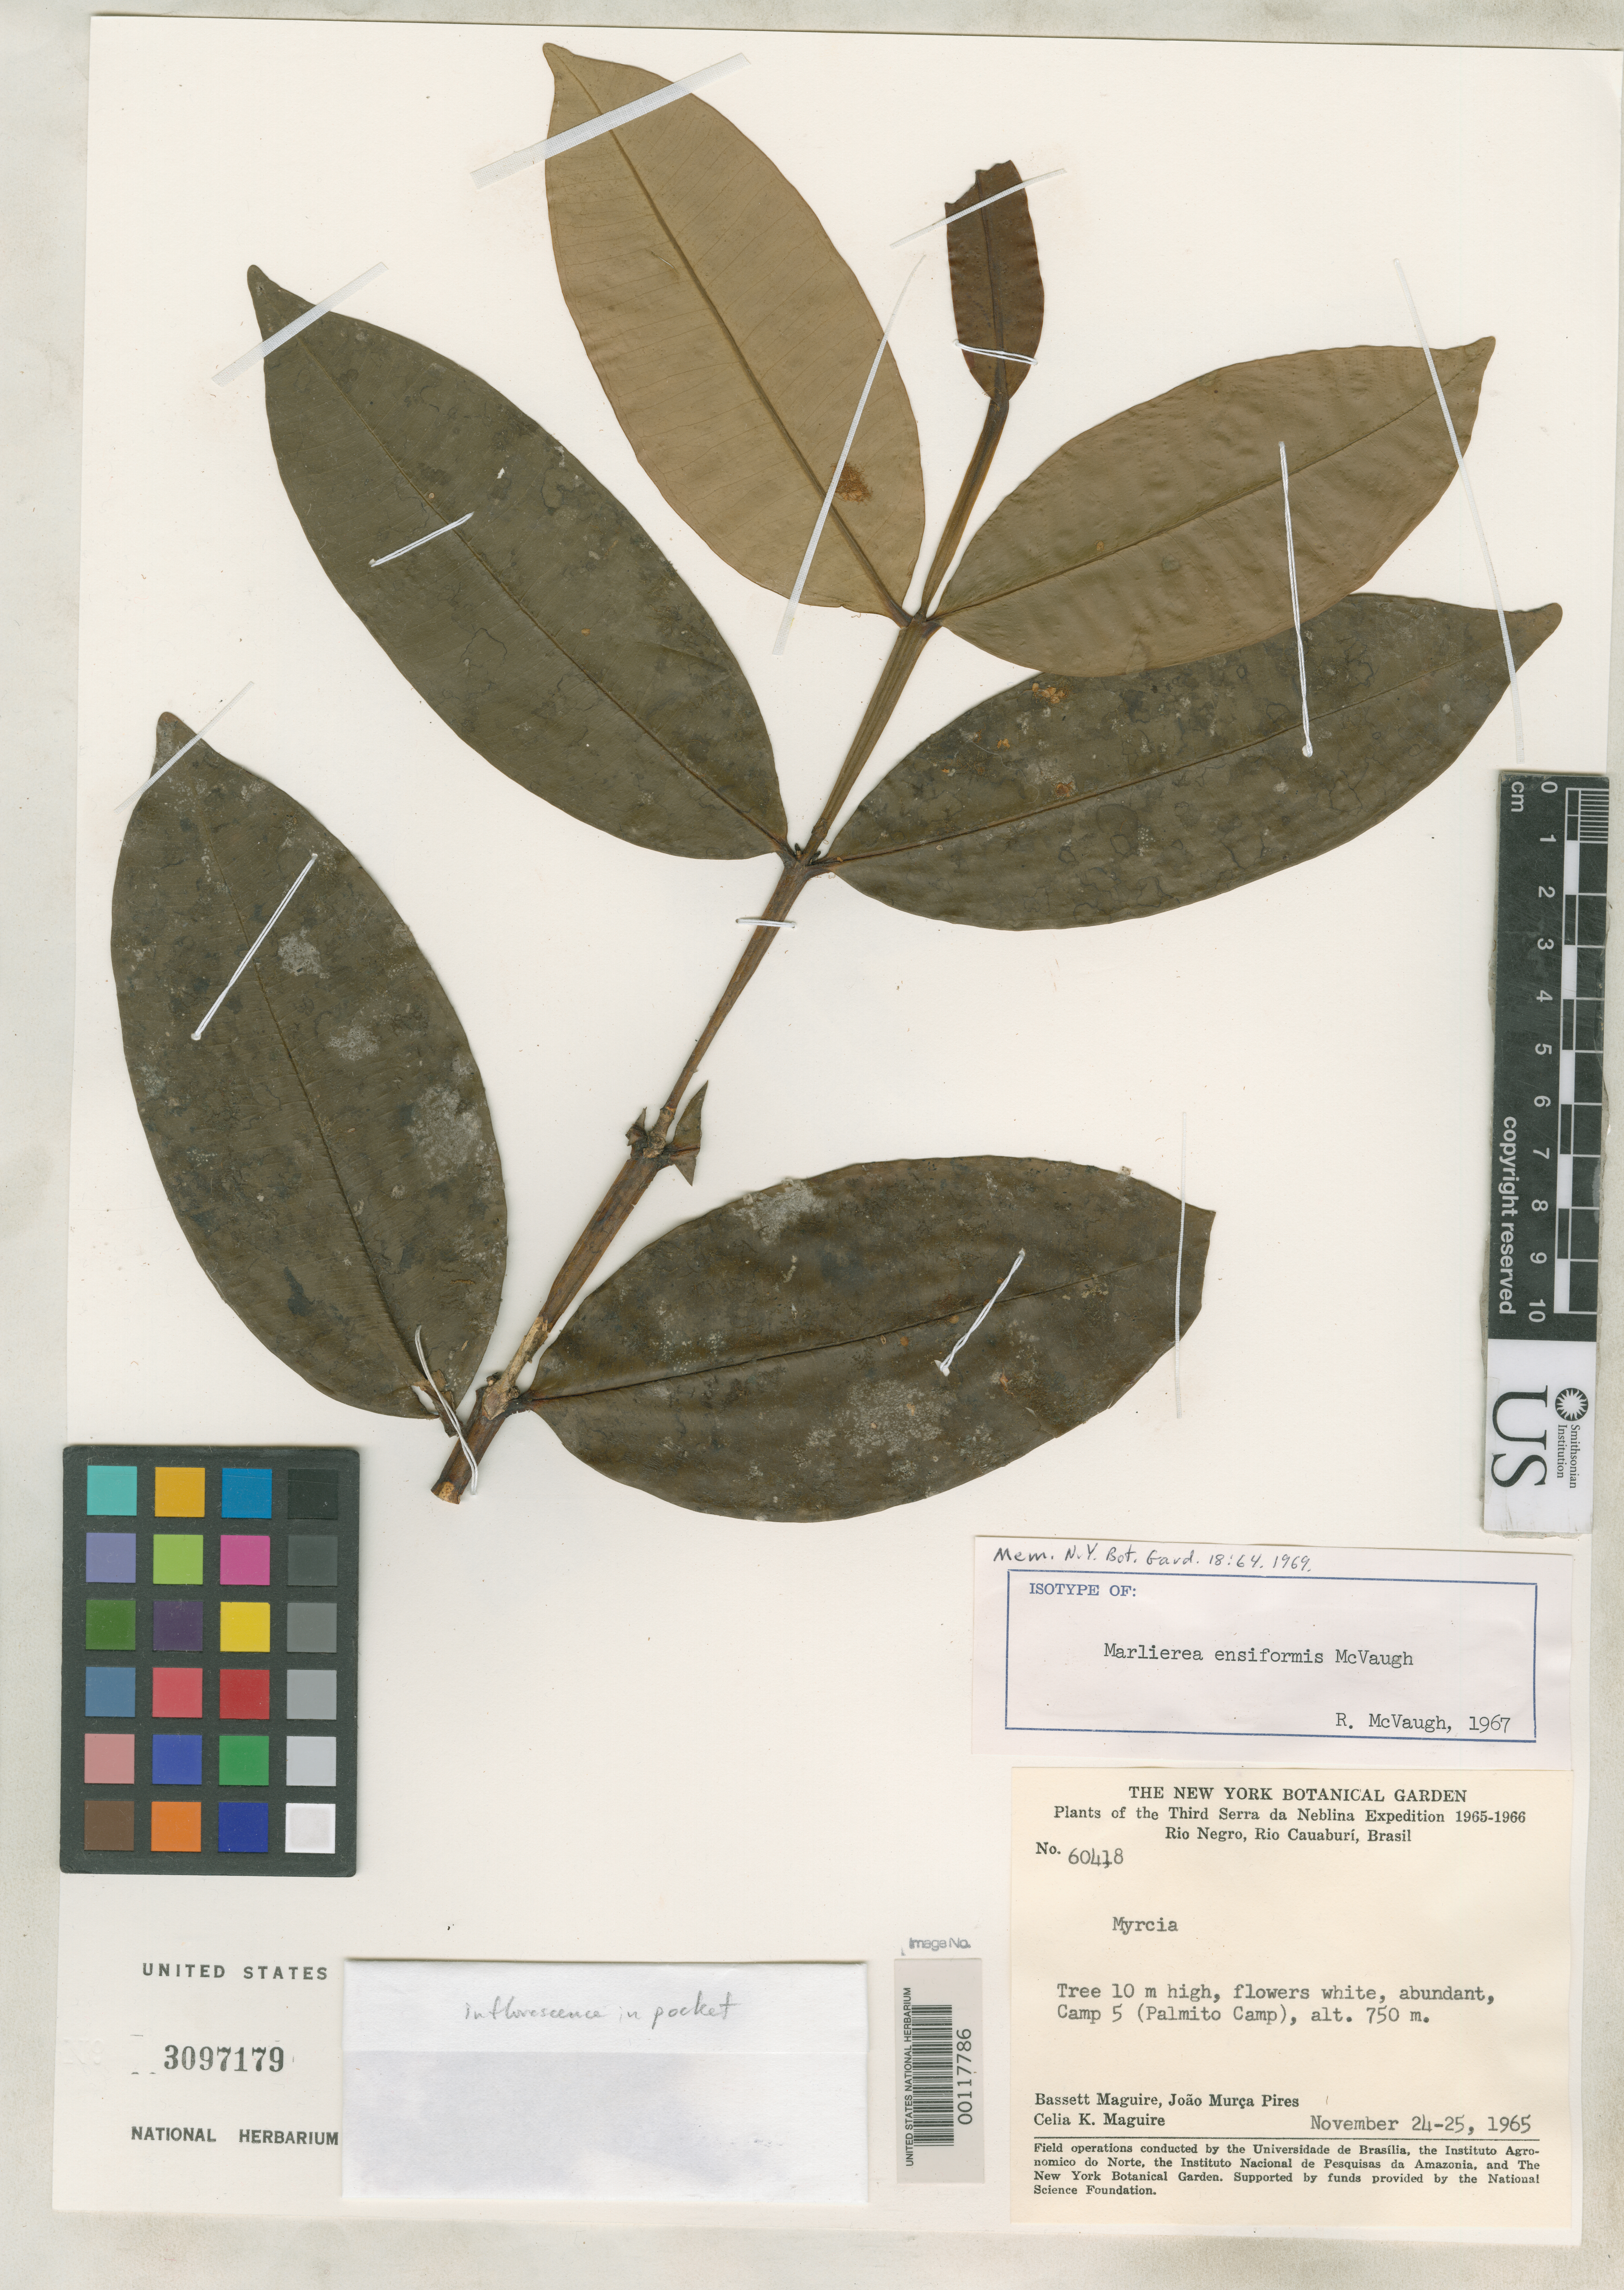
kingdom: Plantae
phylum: Tracheophyta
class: Magnoliopsida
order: Myrtales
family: Myrtaceae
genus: Marlierea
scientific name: Marlierea ensiformis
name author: McVaugh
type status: Isotype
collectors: B. Maguire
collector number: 60418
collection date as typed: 24 Nov 1965 or 25 Nov 1965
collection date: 1965-11-24 or 1965-11-25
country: Brazil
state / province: Amazonas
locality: Rio Negro, Rio Cauaburi.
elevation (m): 750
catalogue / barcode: US 3097179